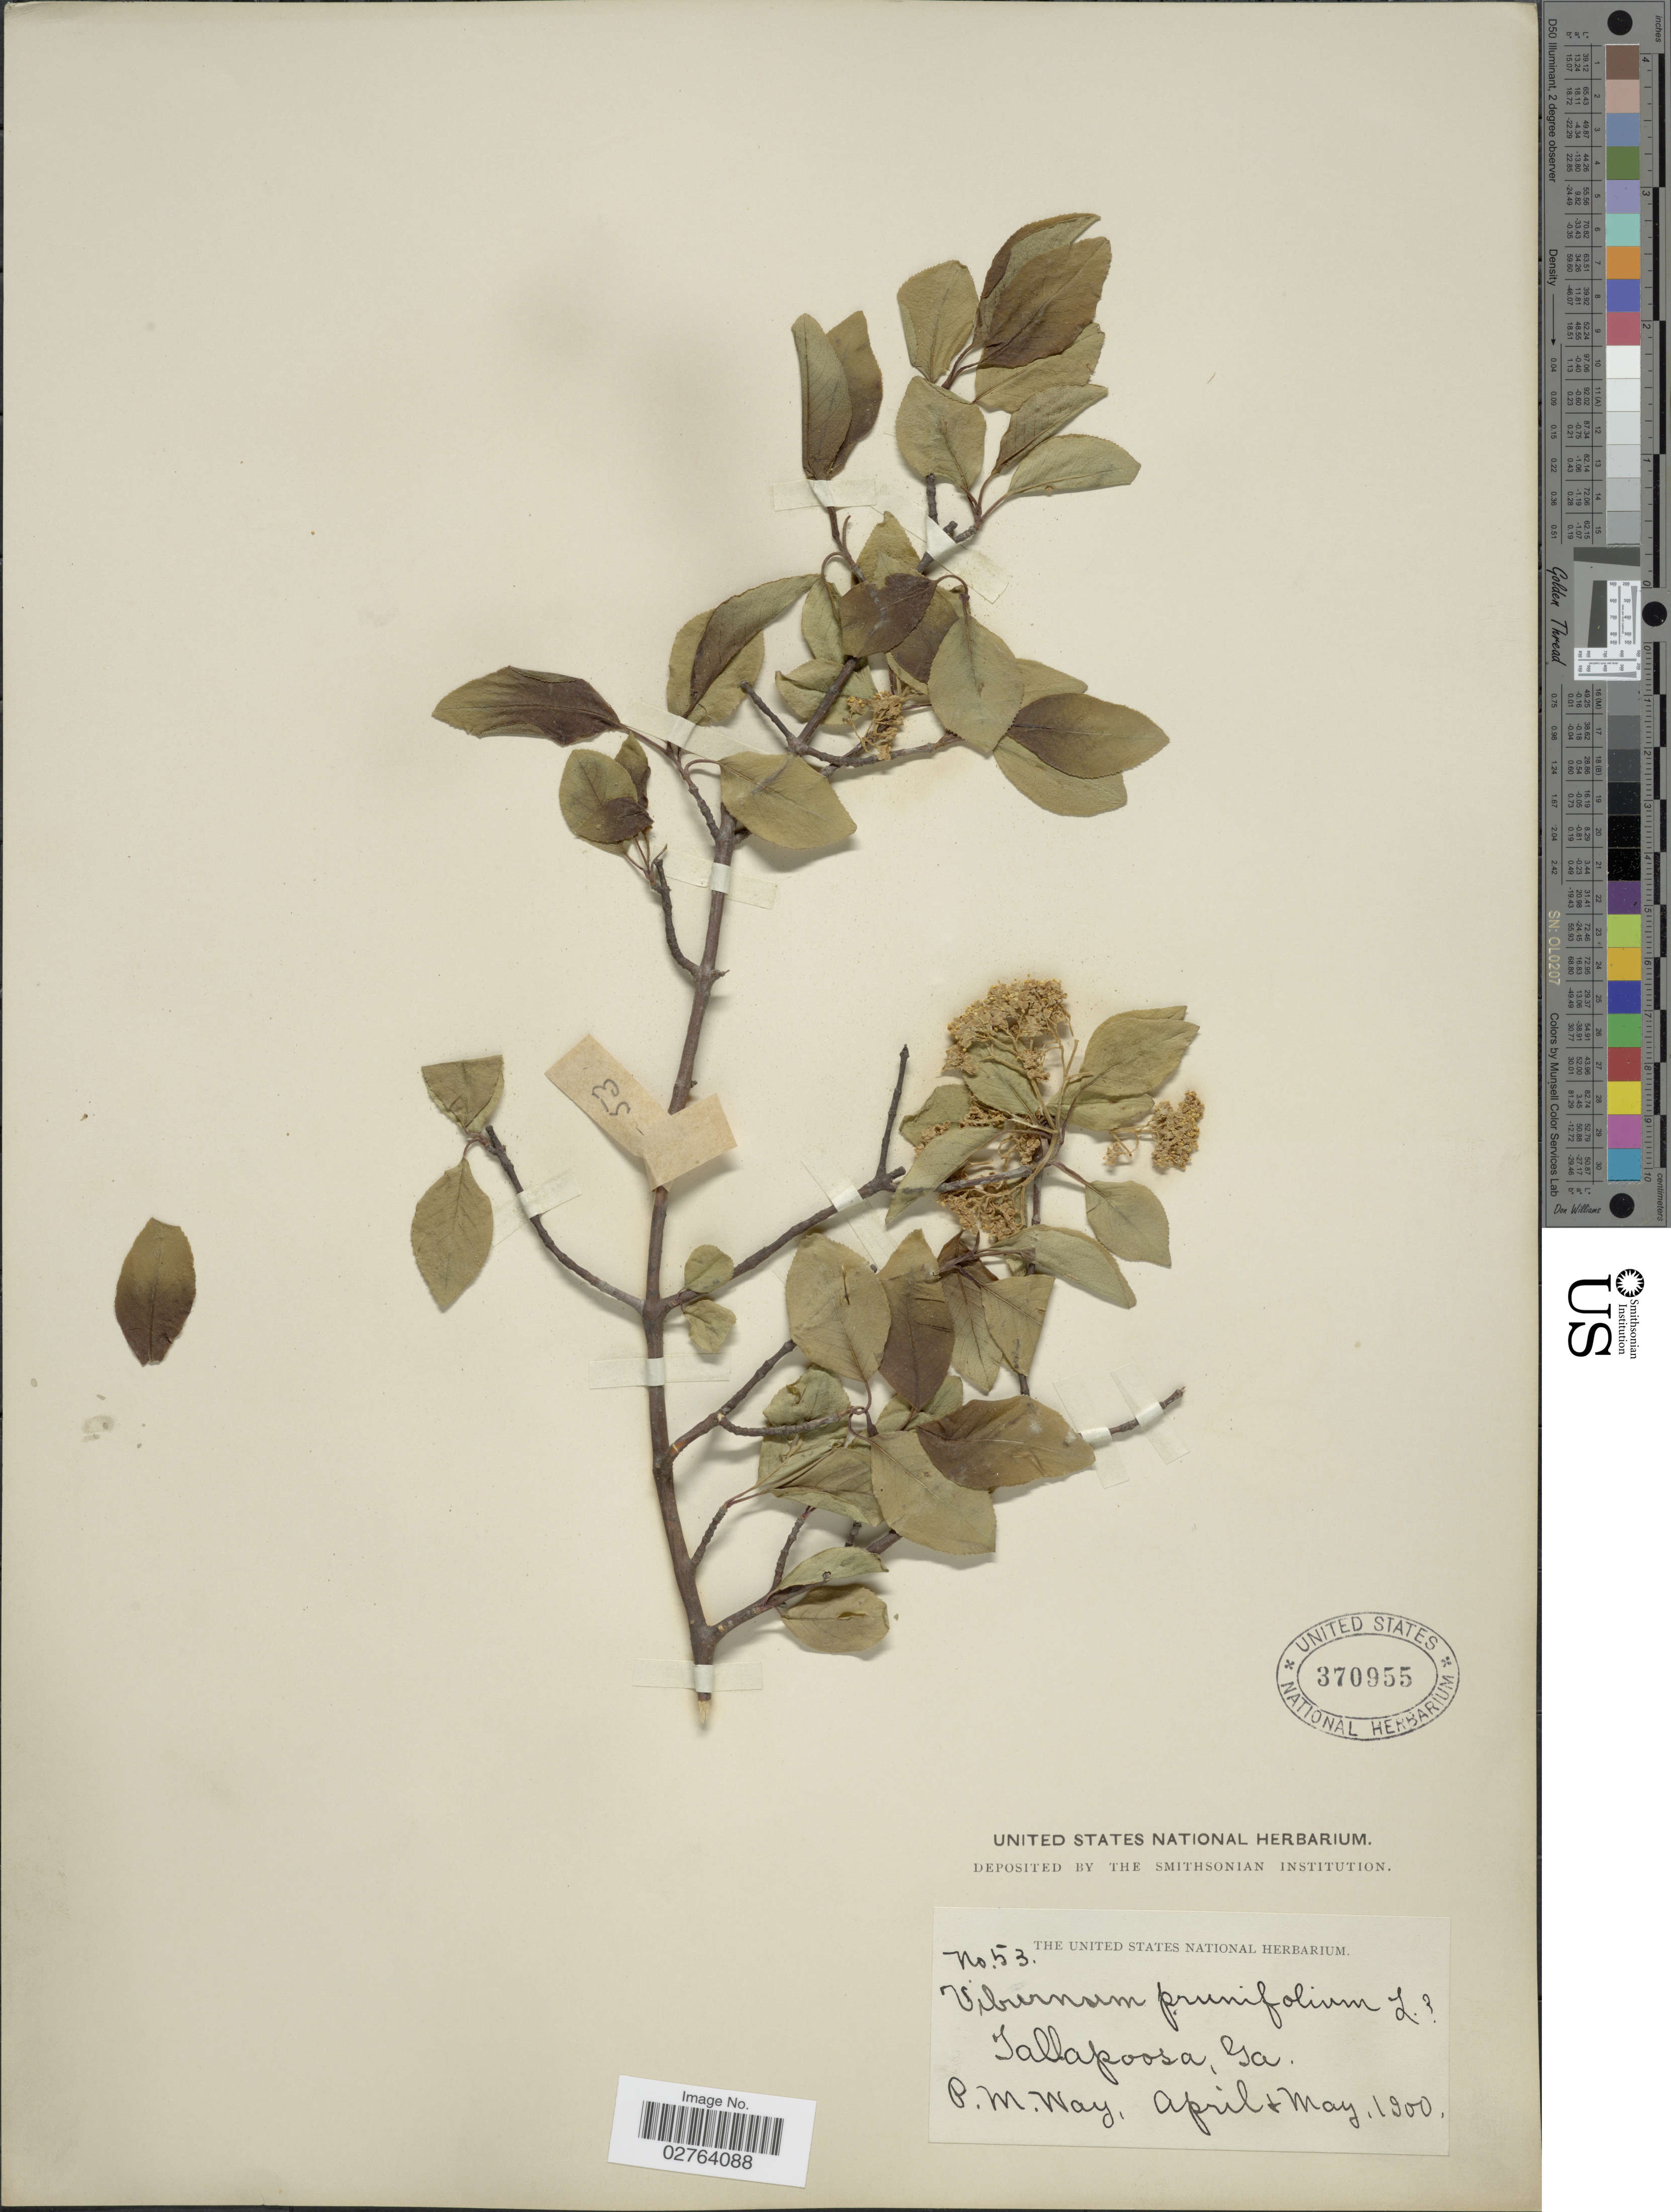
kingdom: Plantae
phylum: Tracheophyta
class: Magnoliopsida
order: Dipsacales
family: Viburnaceae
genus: Viburnum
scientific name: Viburnum prunifolium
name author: L.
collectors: P. Way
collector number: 53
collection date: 1900-04/1900-05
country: United States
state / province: Georgia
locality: Tallapoosa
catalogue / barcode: US 370955